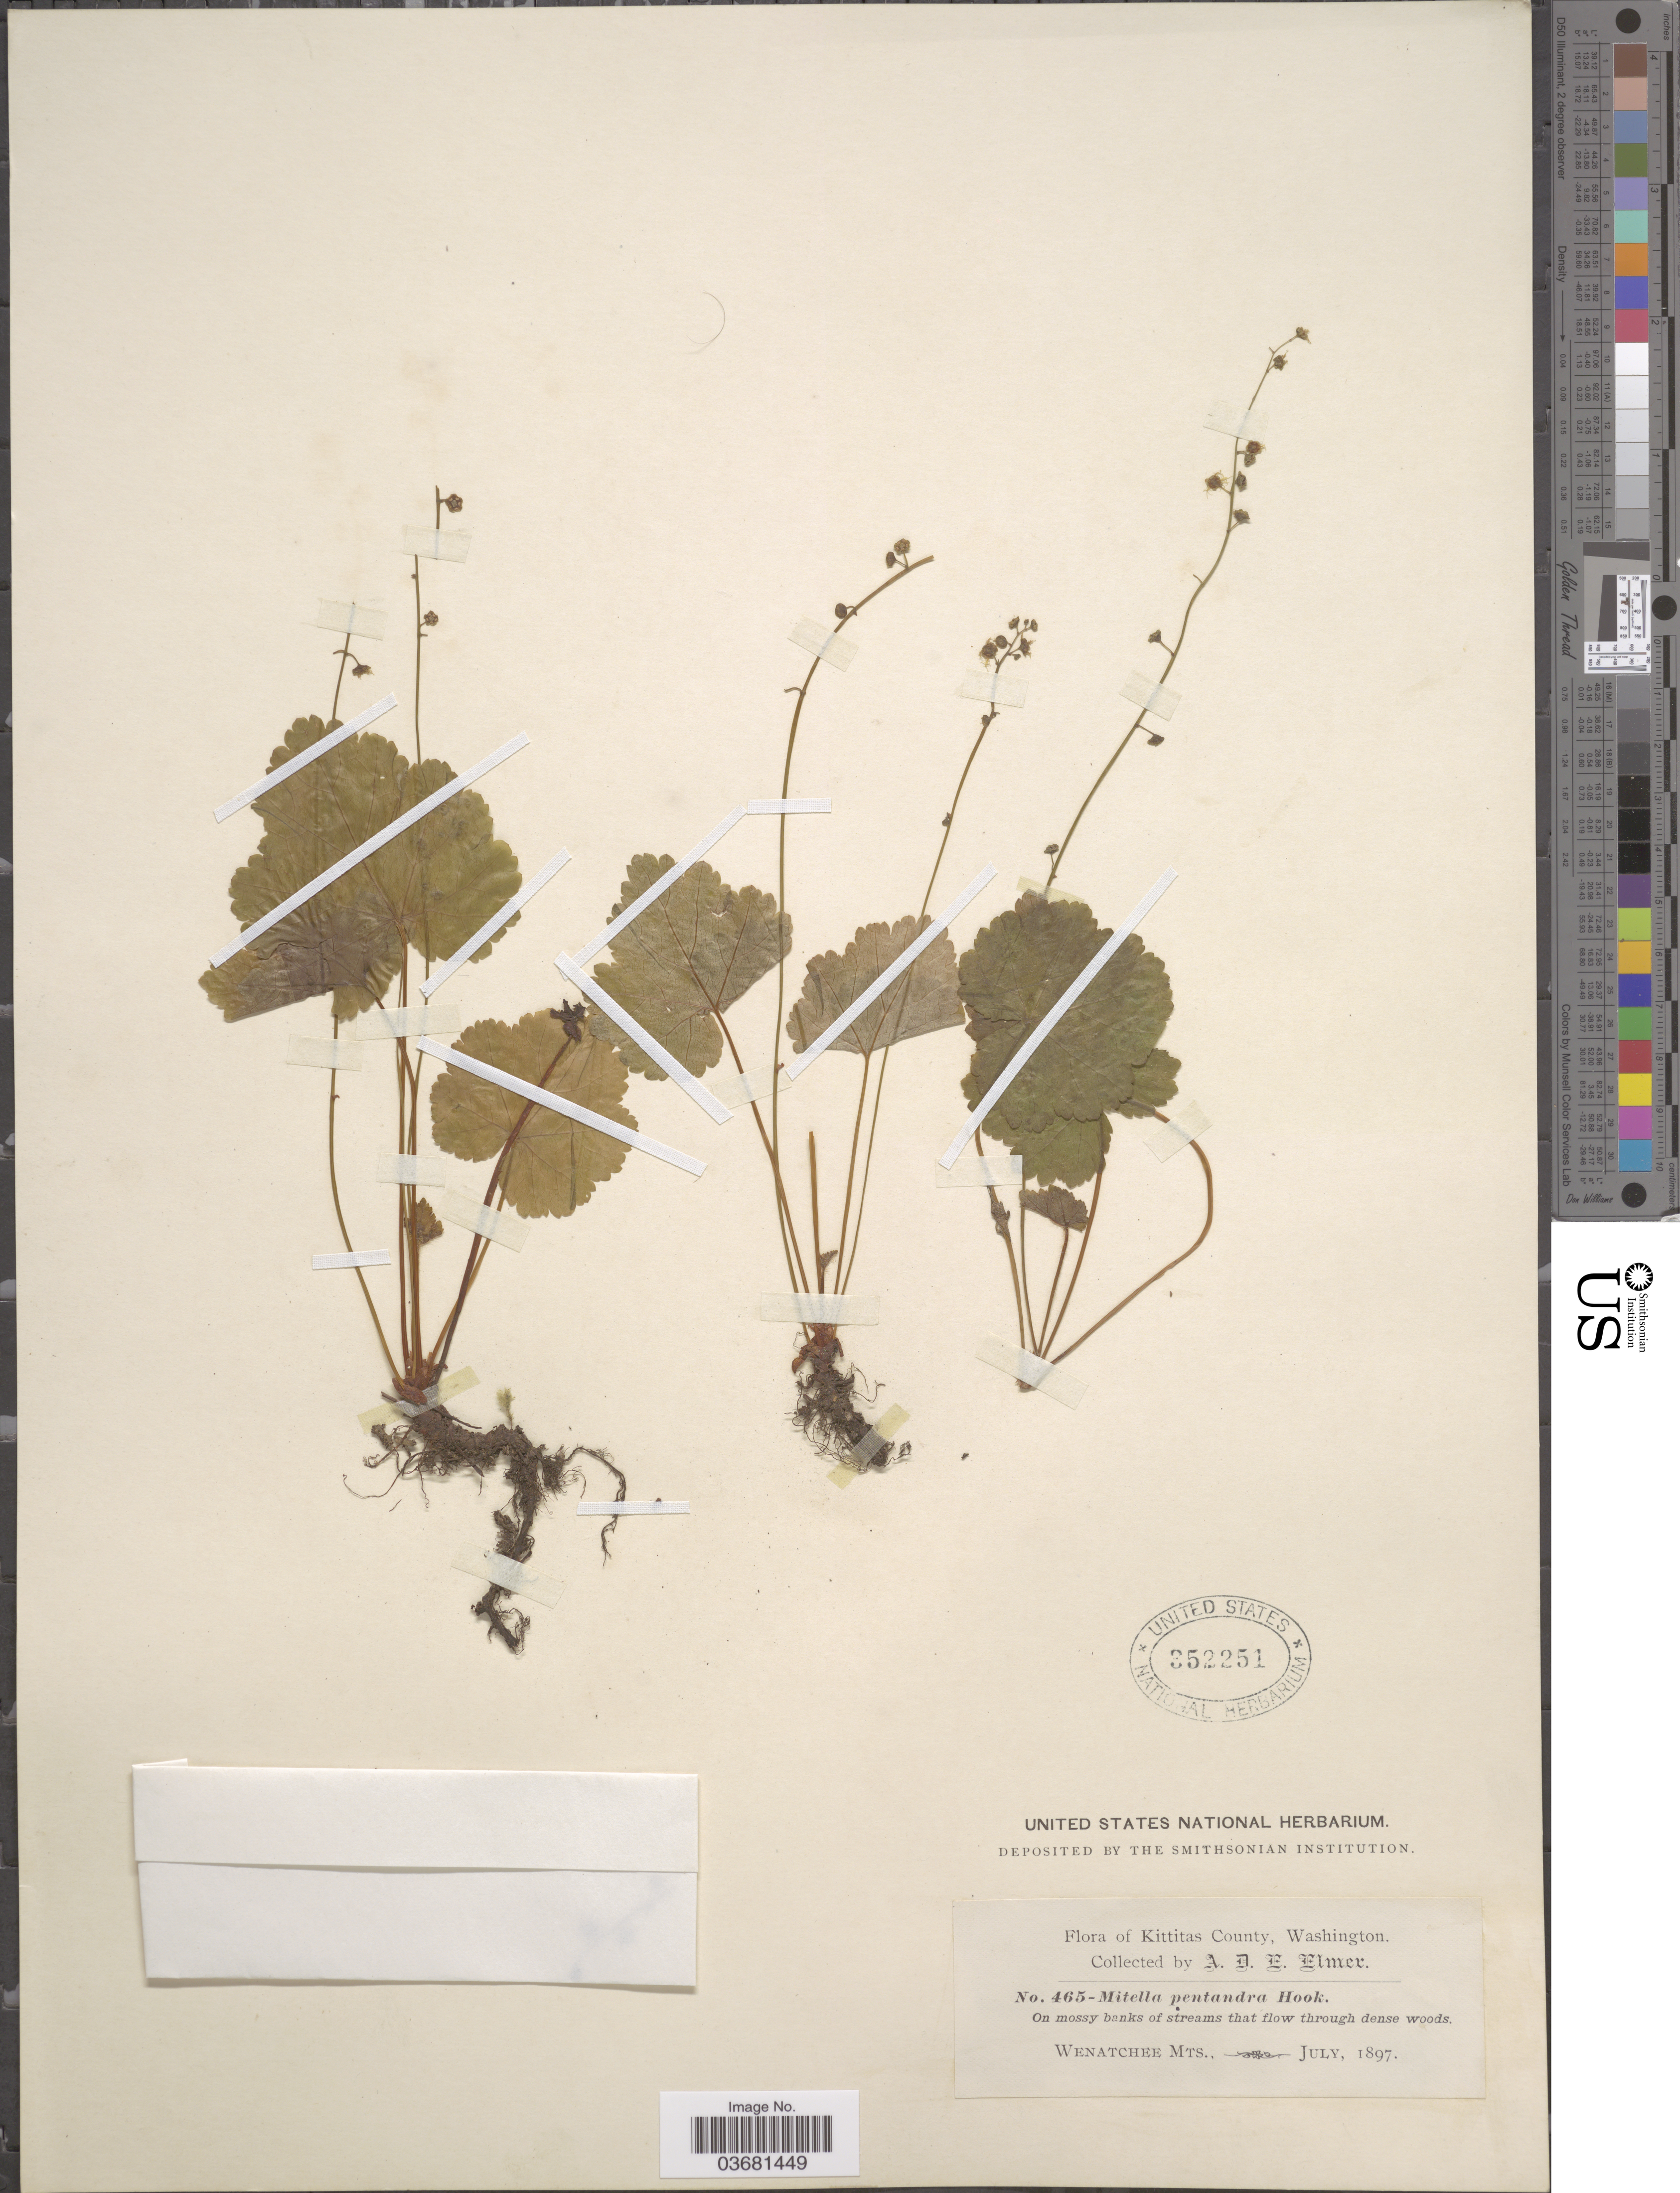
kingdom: Plantae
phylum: Tracheophyta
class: Magnoliopsida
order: Saxifragales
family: Saxifragaceae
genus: Mitella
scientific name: Mitella pentandra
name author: Hook.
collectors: A. D. E. Elmer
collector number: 465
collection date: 1897-07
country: United States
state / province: Washington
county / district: Kittitas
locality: Kittitas County. Wenatchee Mts.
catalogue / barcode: US 352251